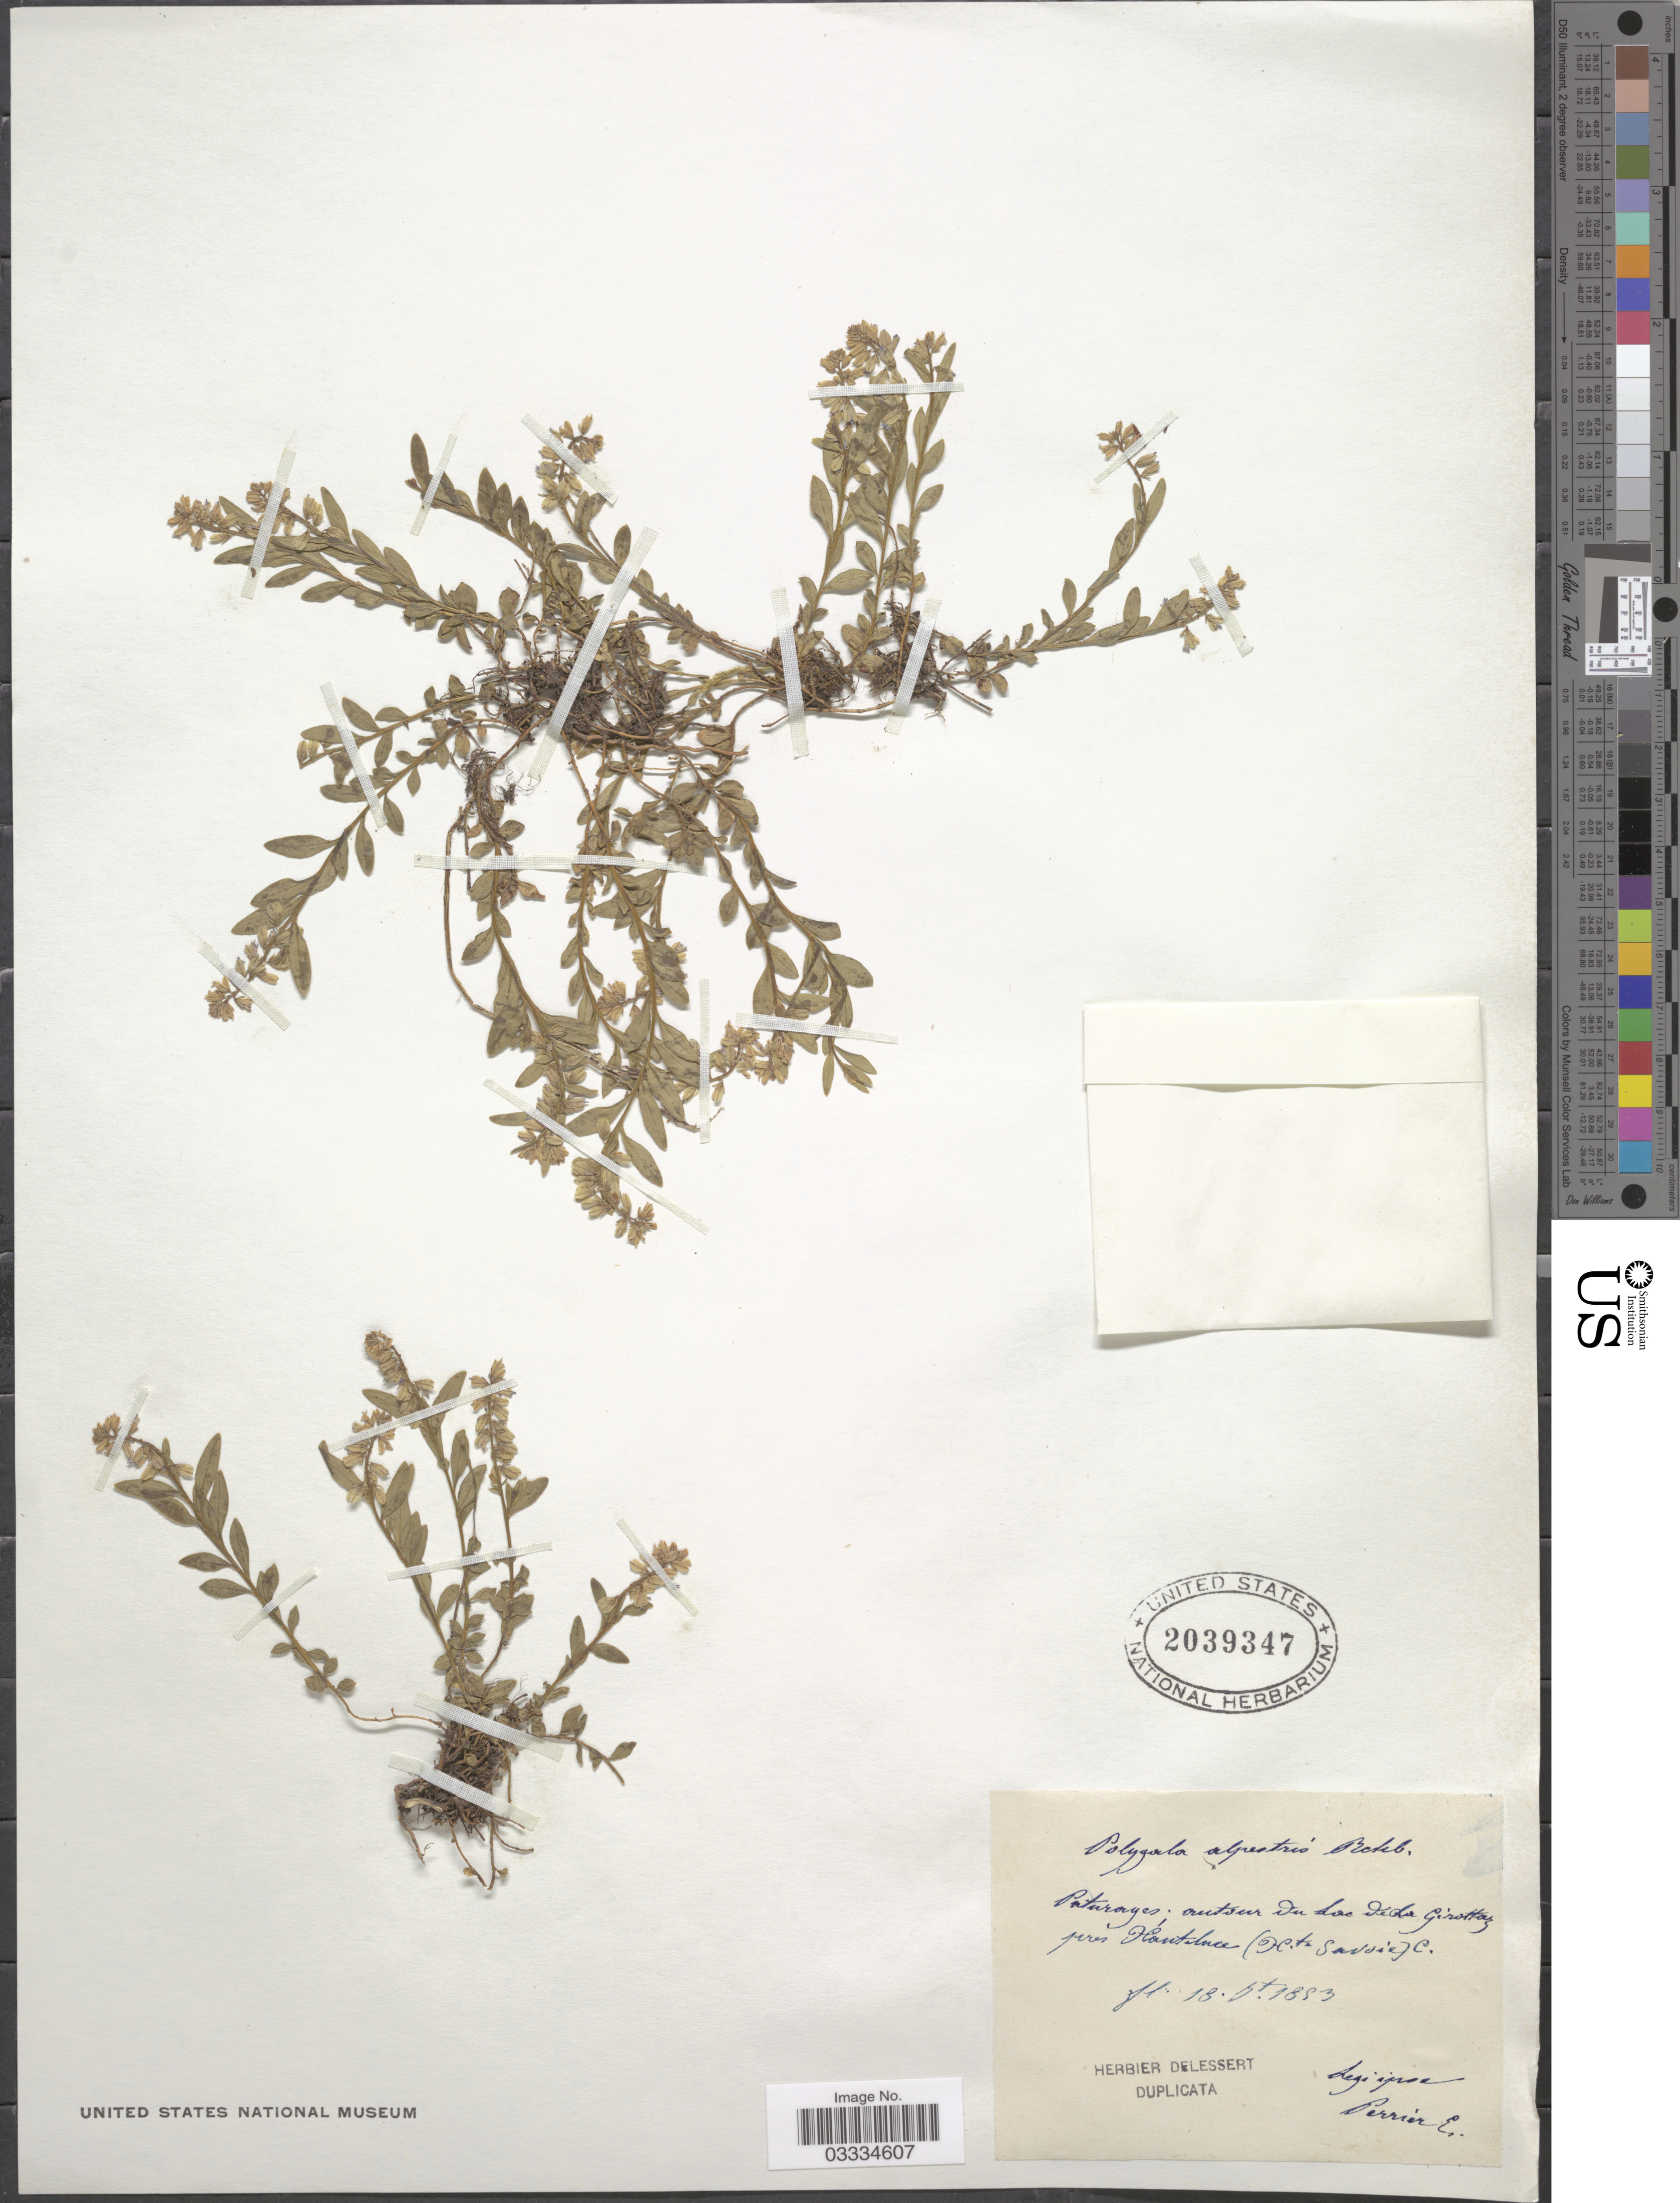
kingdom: Plantae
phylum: Tracheophyta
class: Magnoliopsida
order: Fabales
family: Polygalaceae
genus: Polygala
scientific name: Polygala alpestris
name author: Rchb.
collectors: E. Perrier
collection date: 1853-10-18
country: France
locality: Paturages; autsur du Lac dela Girottaz pres Houteluce (H.te Savoie) C. [interpreted]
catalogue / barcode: US 2039347